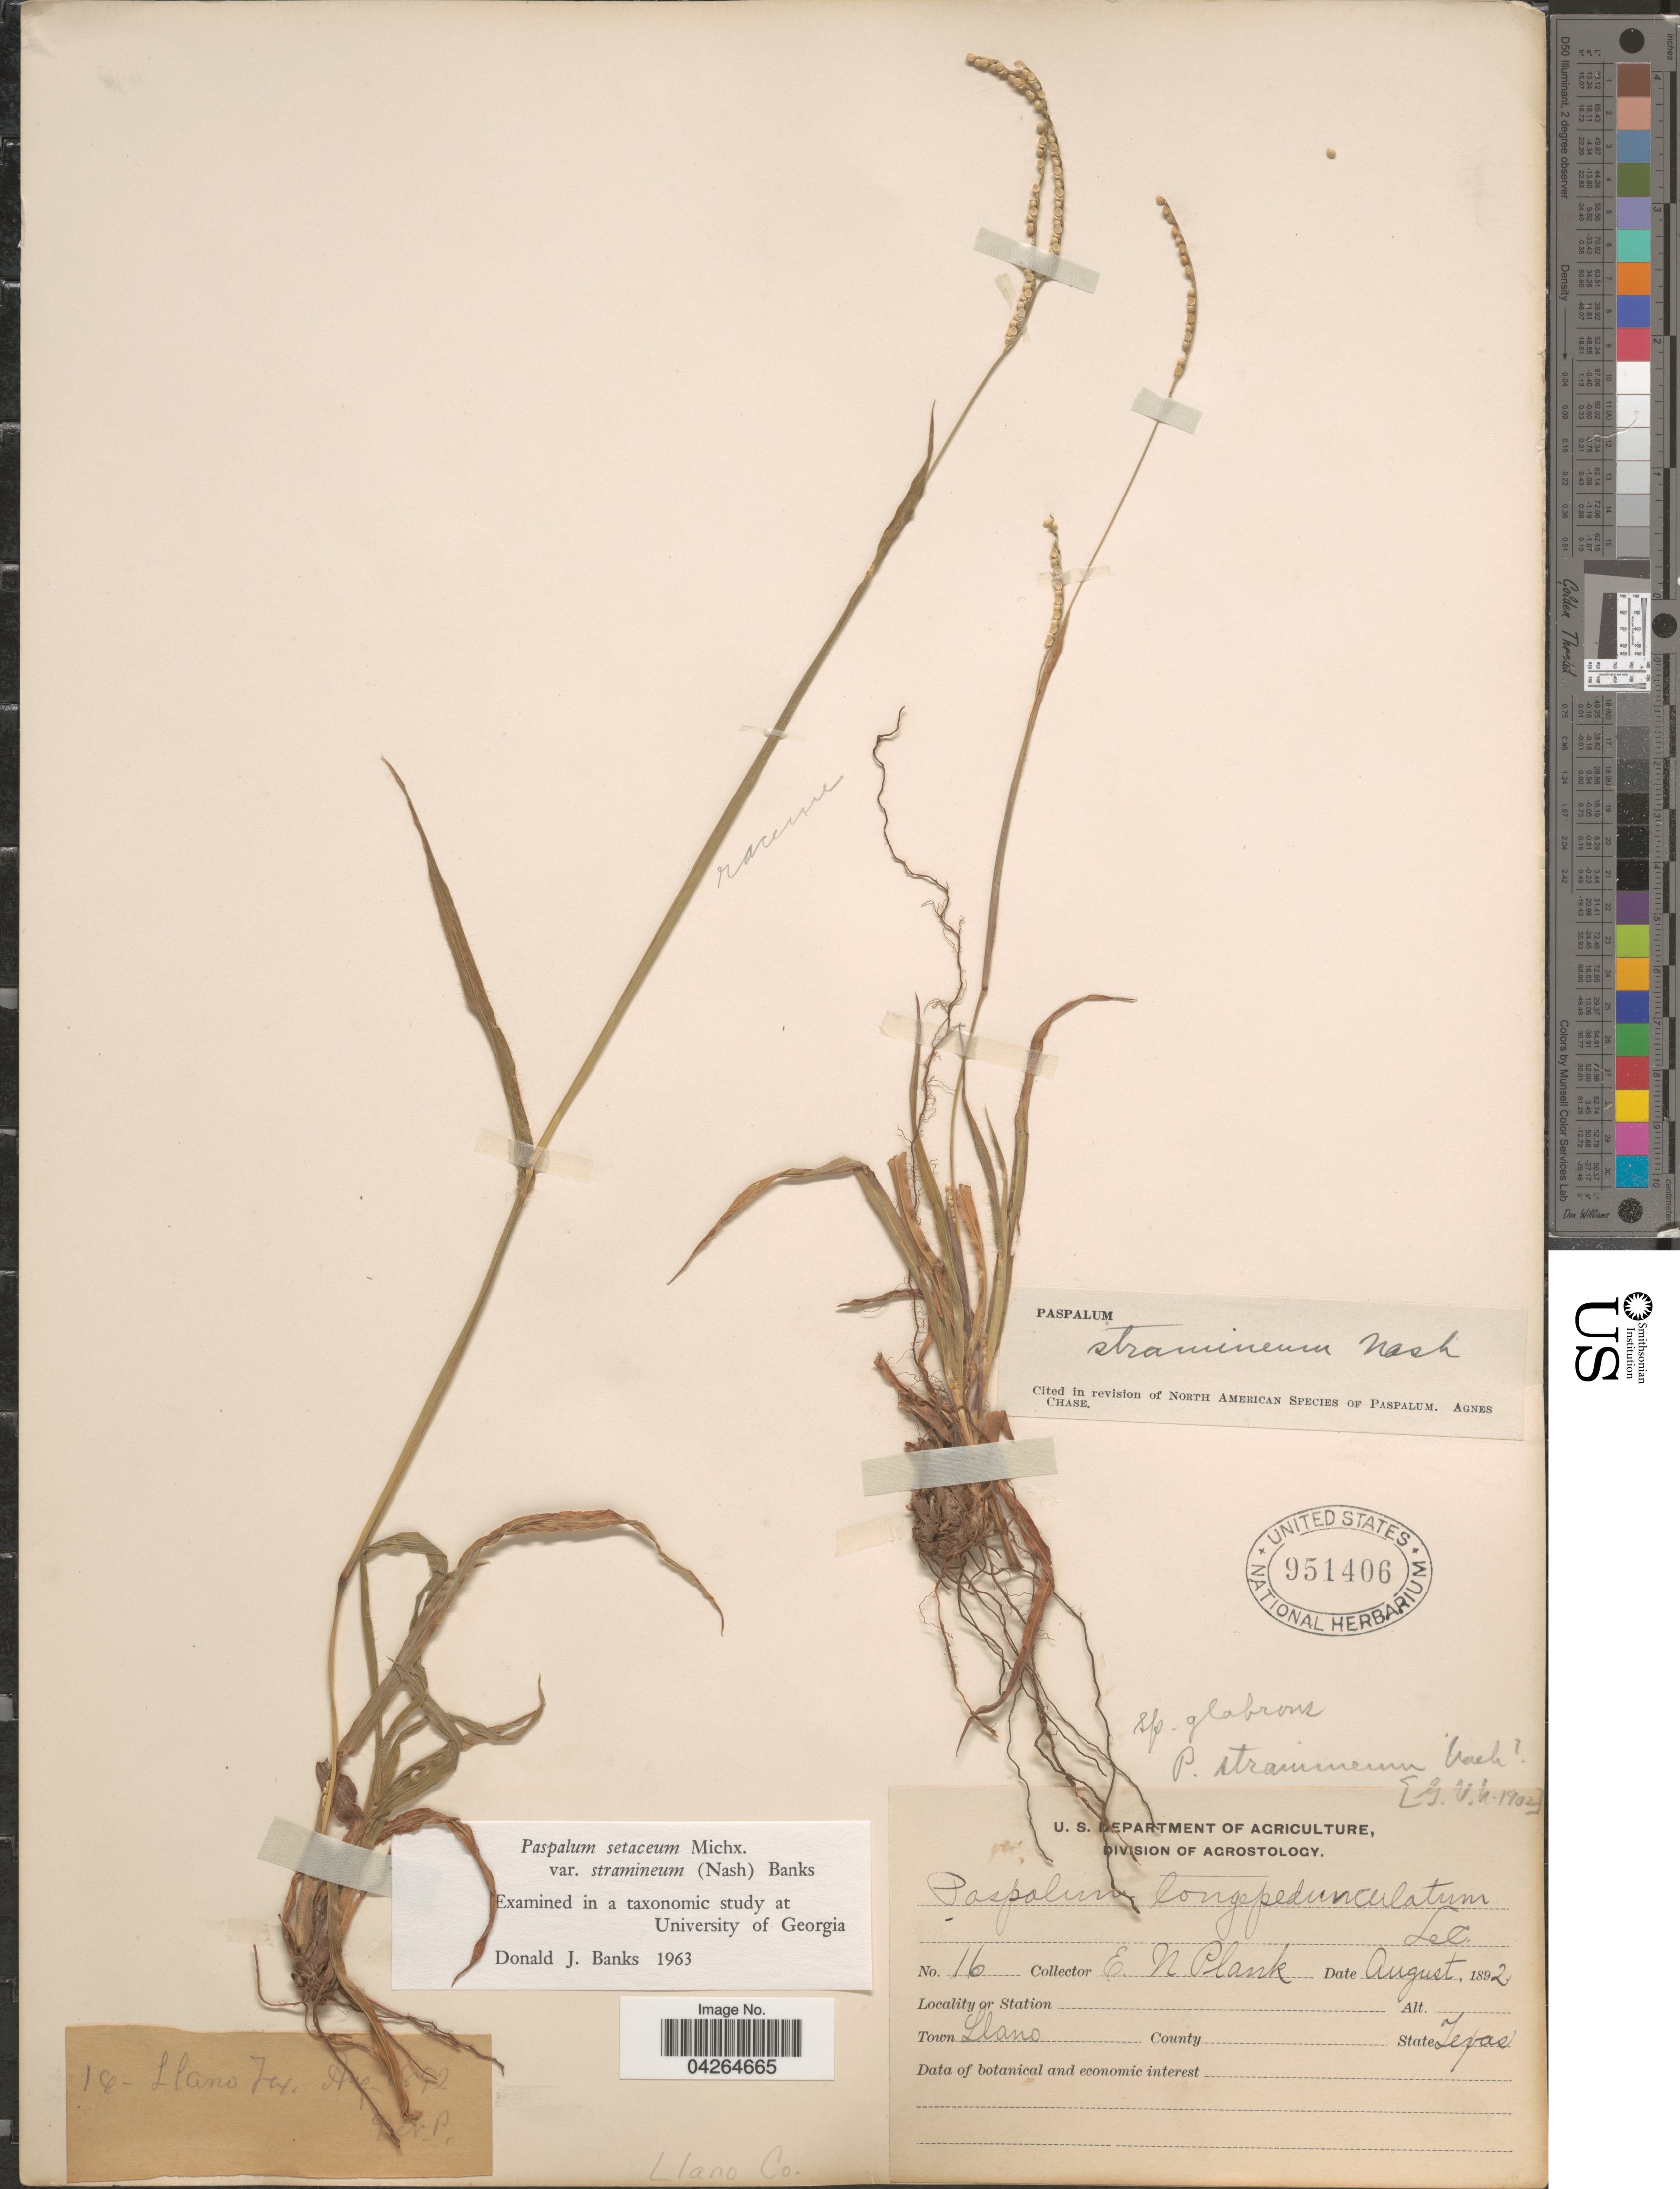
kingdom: Plantae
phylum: Tracheophyta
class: Liliopsida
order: Poales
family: Poaceae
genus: Paspalum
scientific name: Paspalum setaceum var. stramineum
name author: (Nash) D.J. Banks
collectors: E. Plank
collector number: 16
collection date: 1892-08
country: United States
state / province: Texas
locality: Town Llano. Llano Co.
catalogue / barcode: US 951406